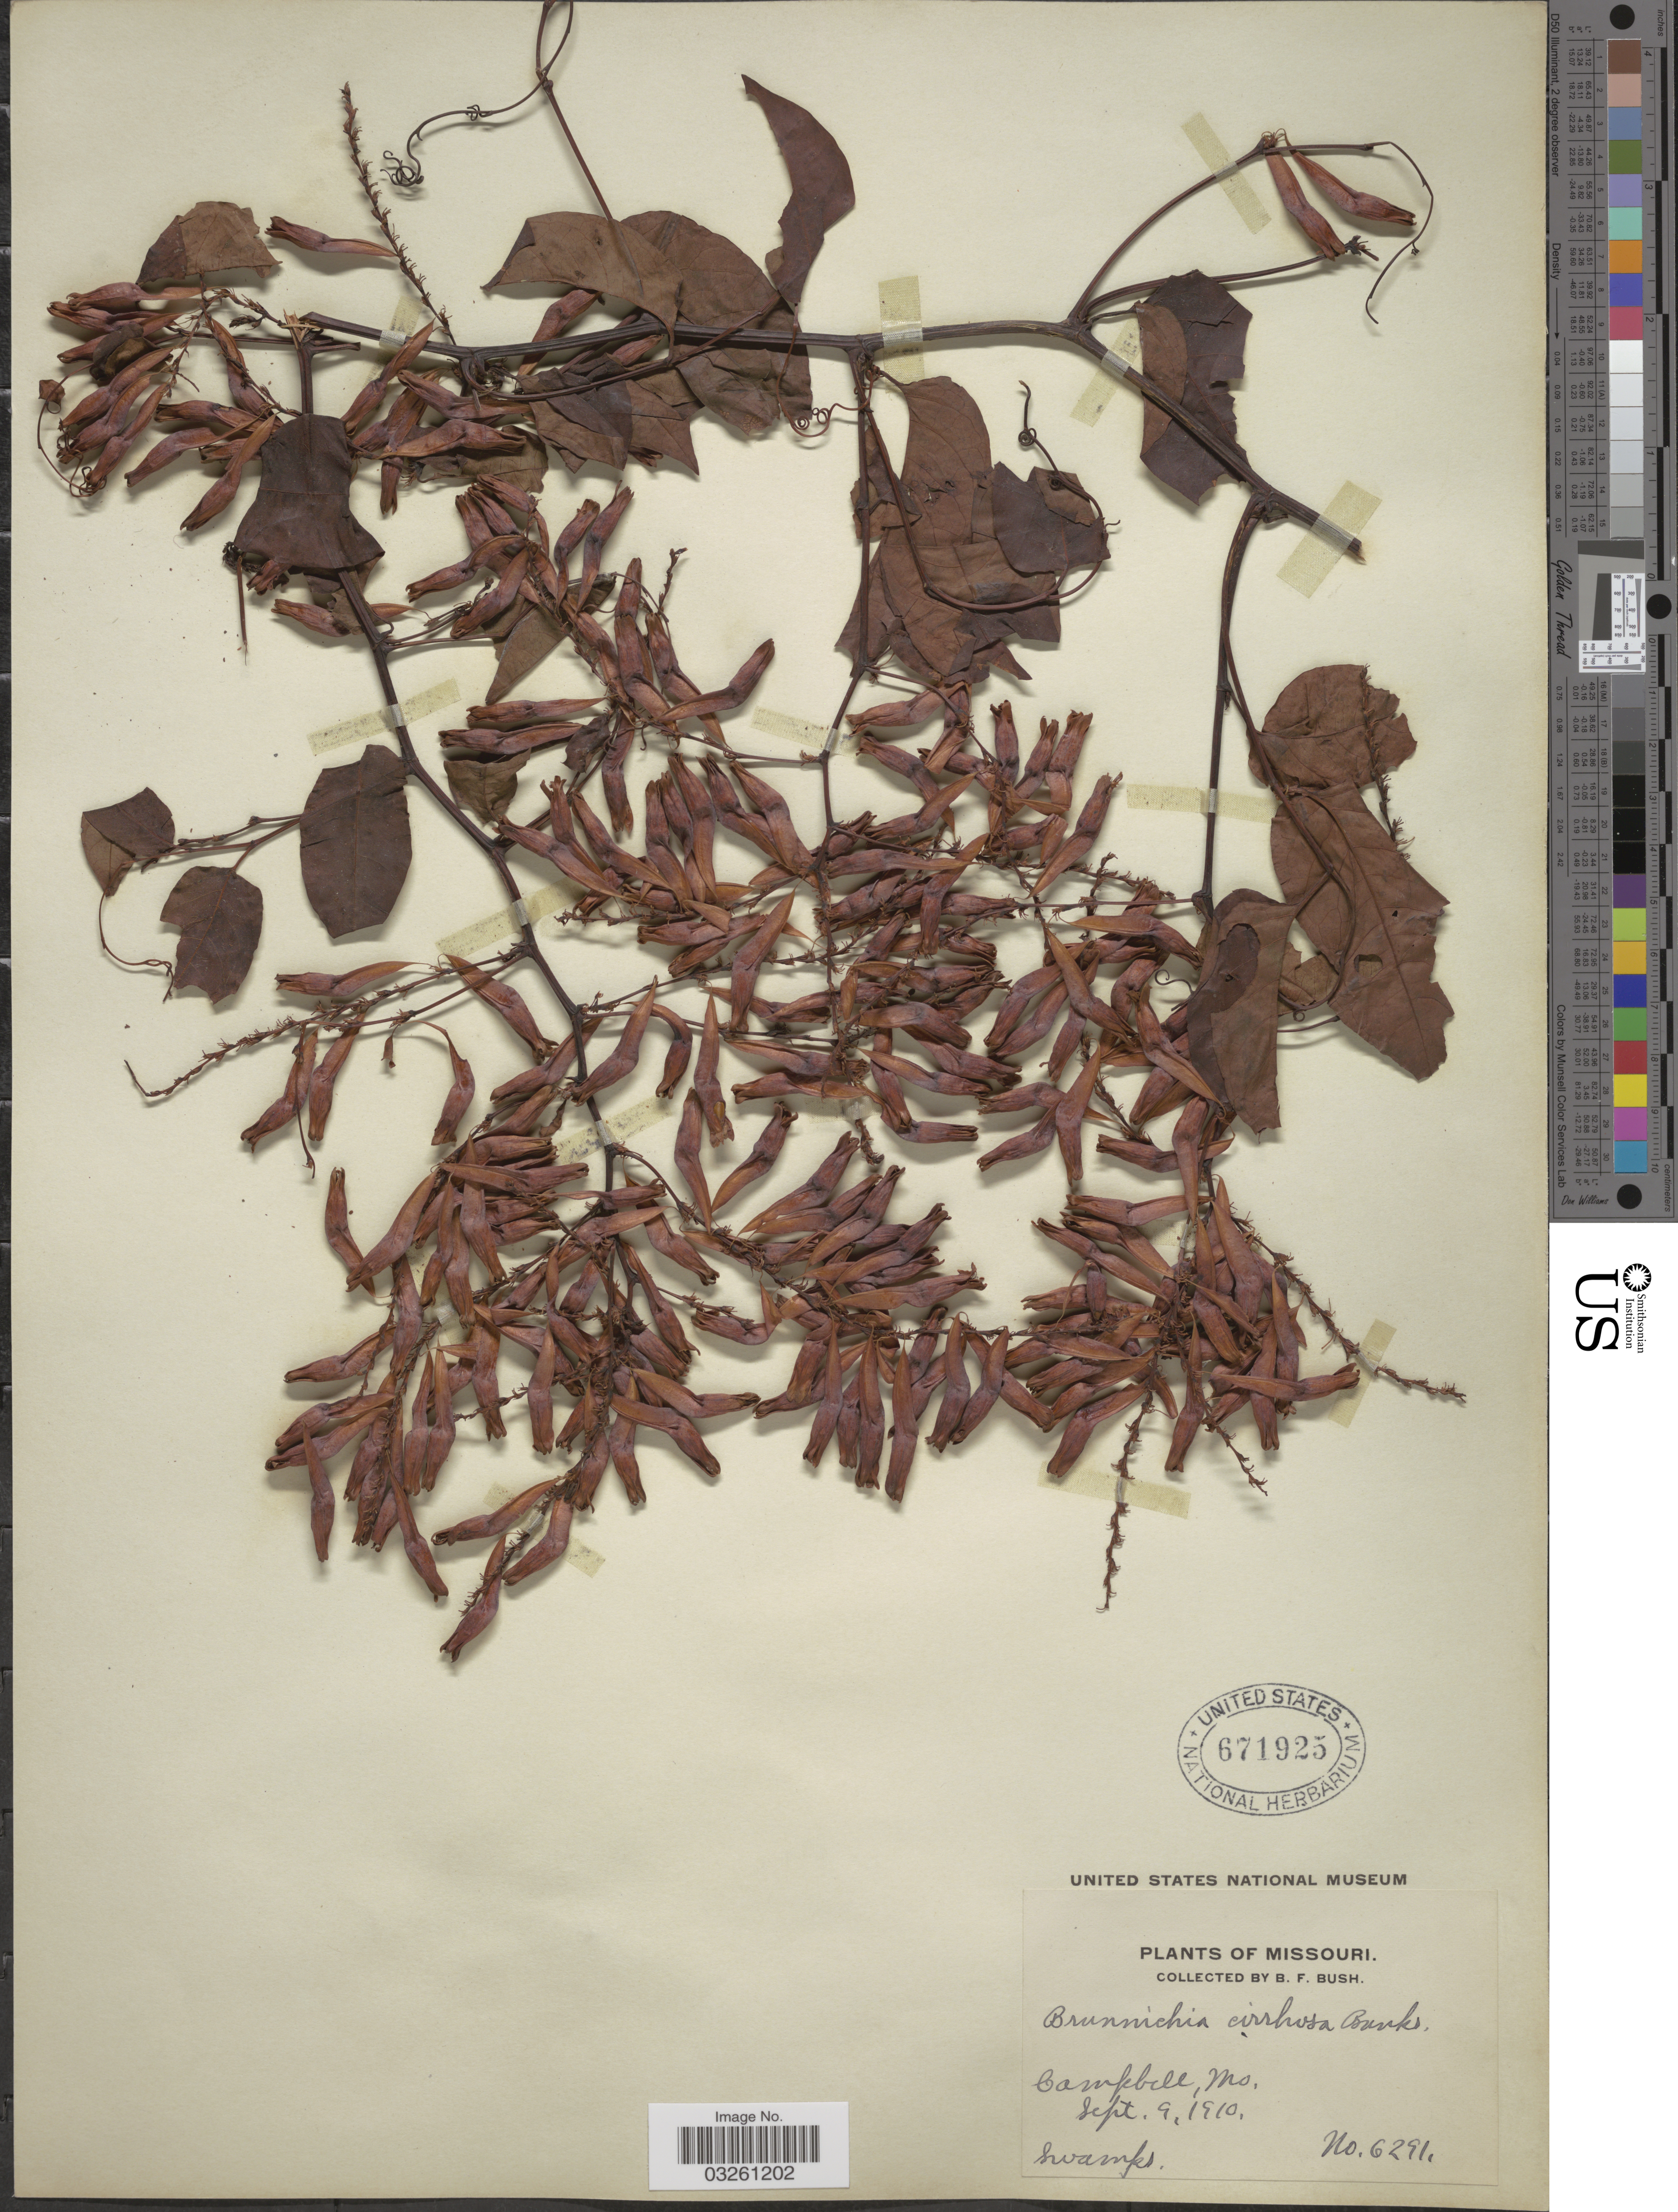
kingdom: Plantae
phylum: Tracheophyta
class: Magnoliopsida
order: Caryophyllales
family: Polygonaceae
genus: Brunnichia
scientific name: Brunnichia cirrhosa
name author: Gaertn.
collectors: B. F. Bush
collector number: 6291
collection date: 1910-09-09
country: United States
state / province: Missouri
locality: Campbell.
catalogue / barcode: US 671925